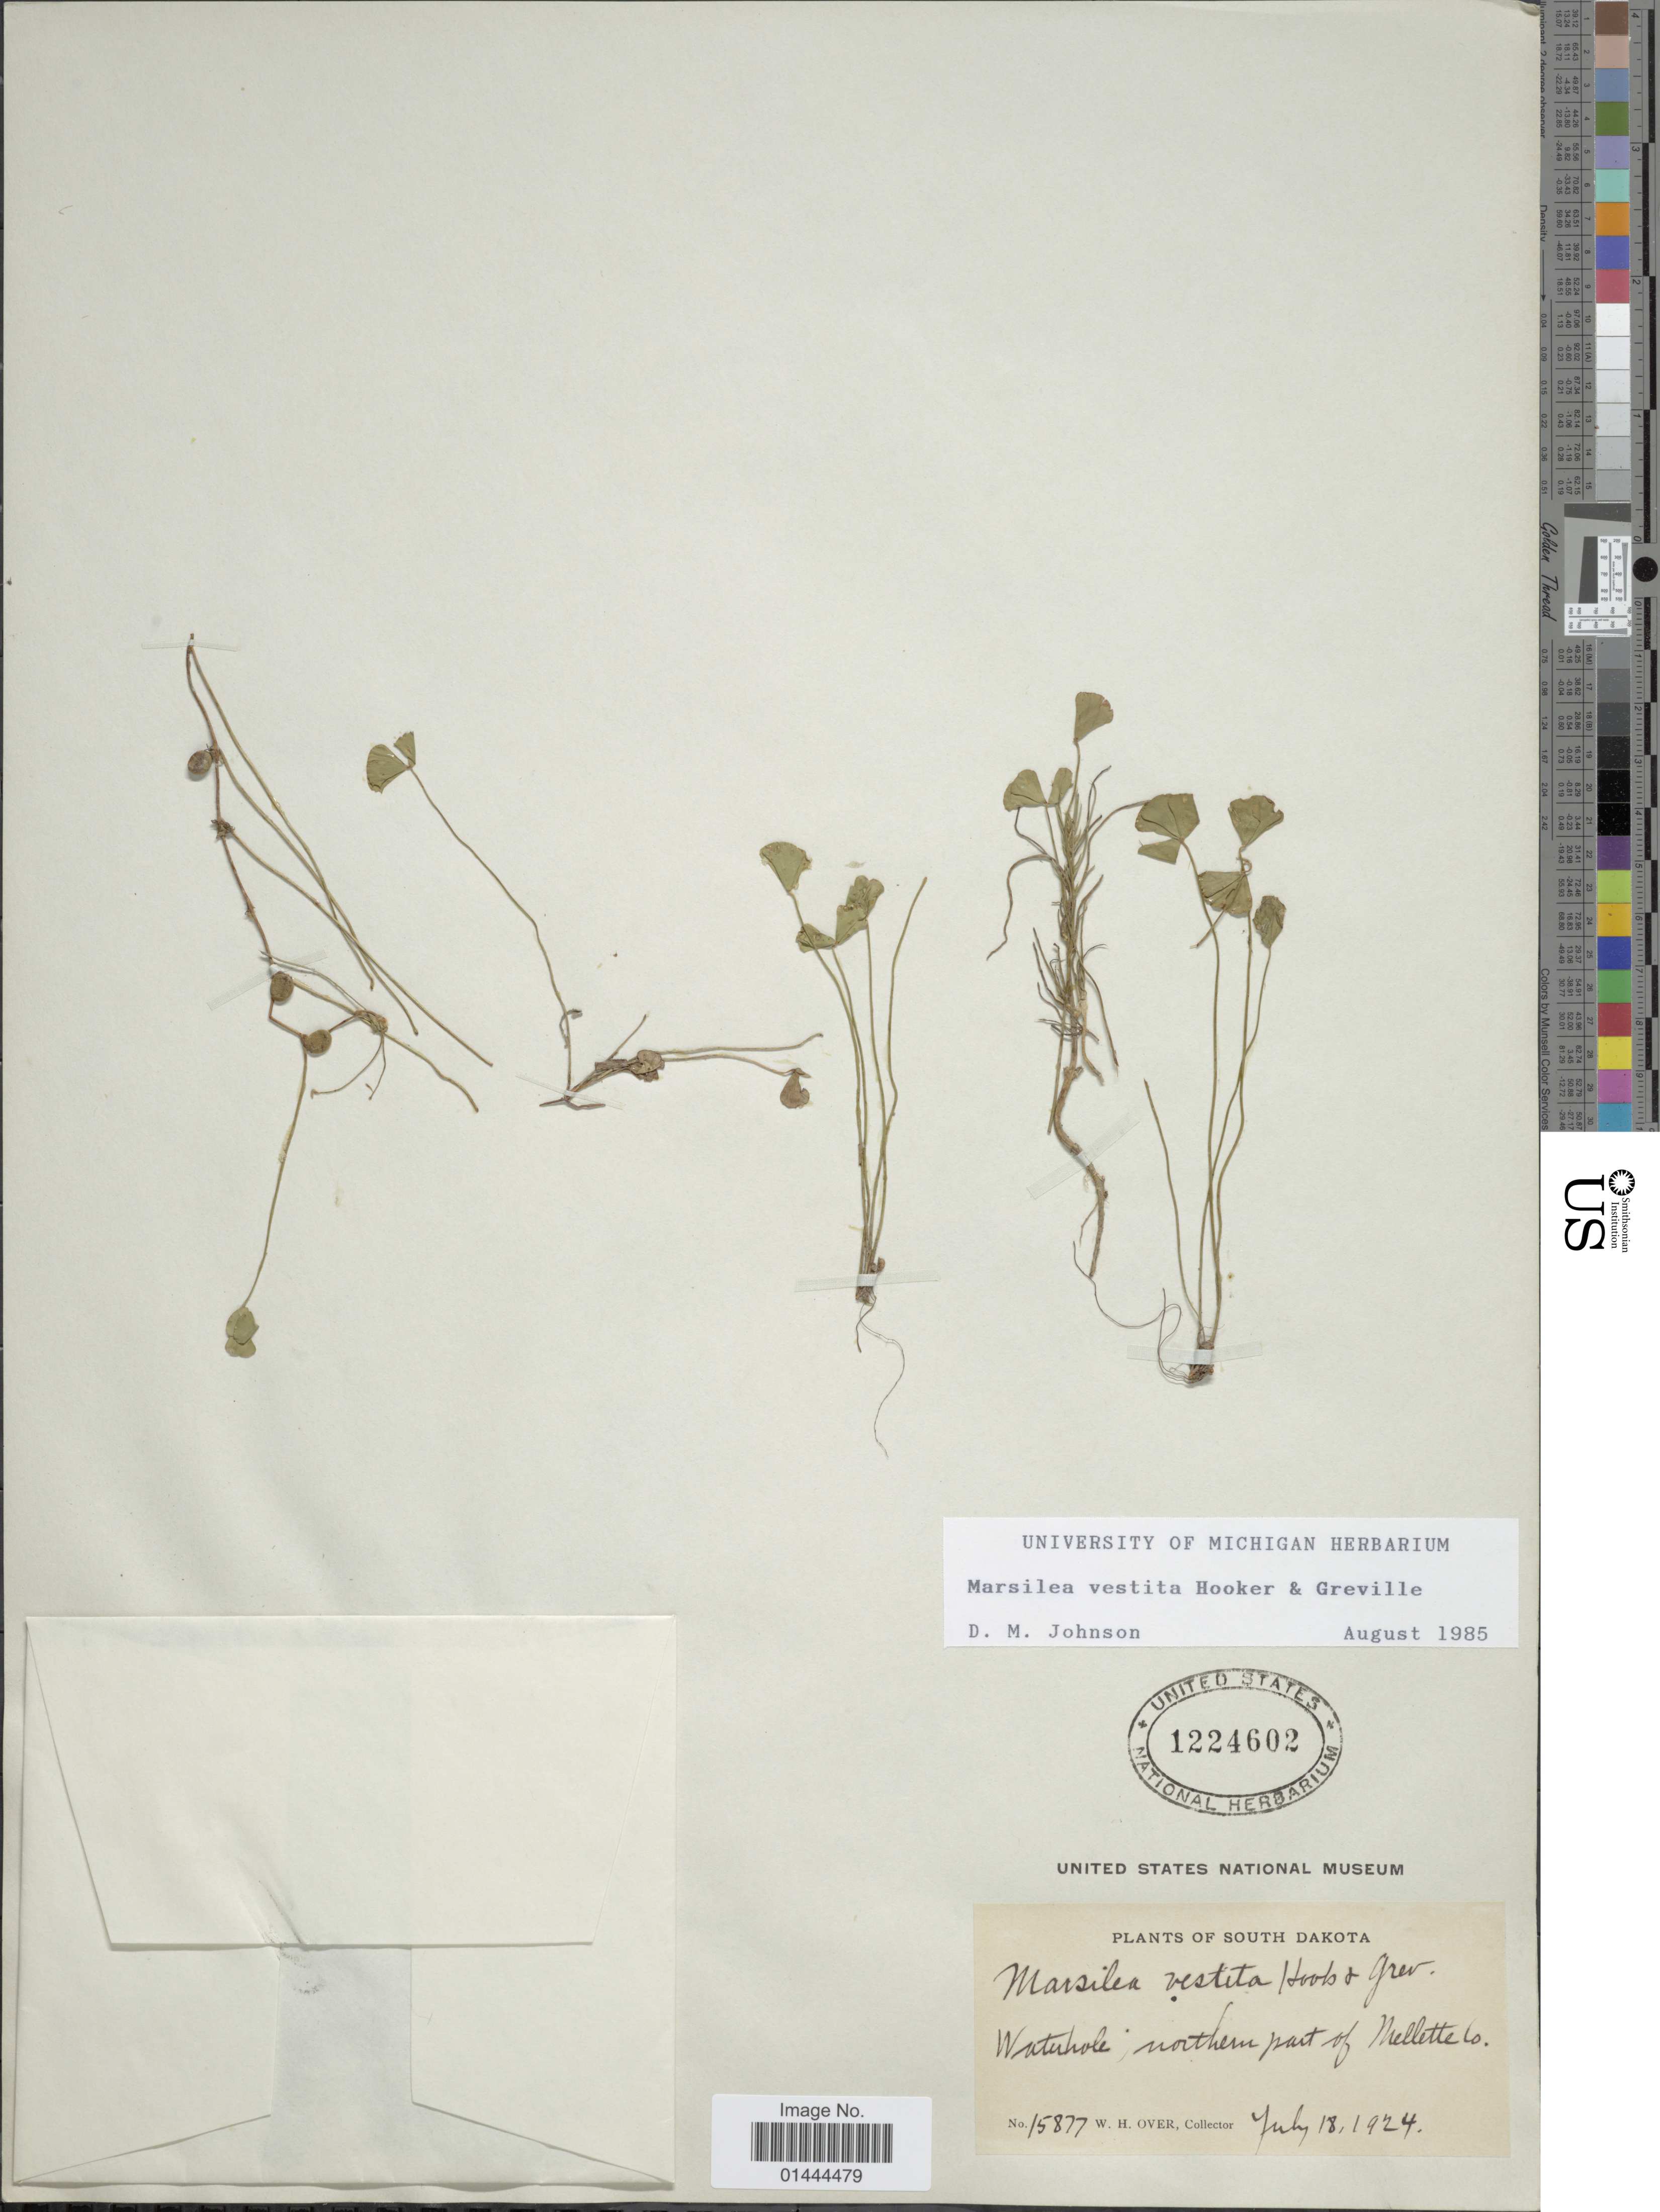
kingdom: Plantae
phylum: Tracheophyta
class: Polypodiopsida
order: Salviniales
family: Marsileaceae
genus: Marsilea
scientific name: Marsilea vestita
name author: Hook. & Grev.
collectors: W. Over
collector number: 15877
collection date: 1924-07-18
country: United States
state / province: South Dakota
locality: Waterhole; northern part of Mellette Co.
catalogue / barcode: US 1224602